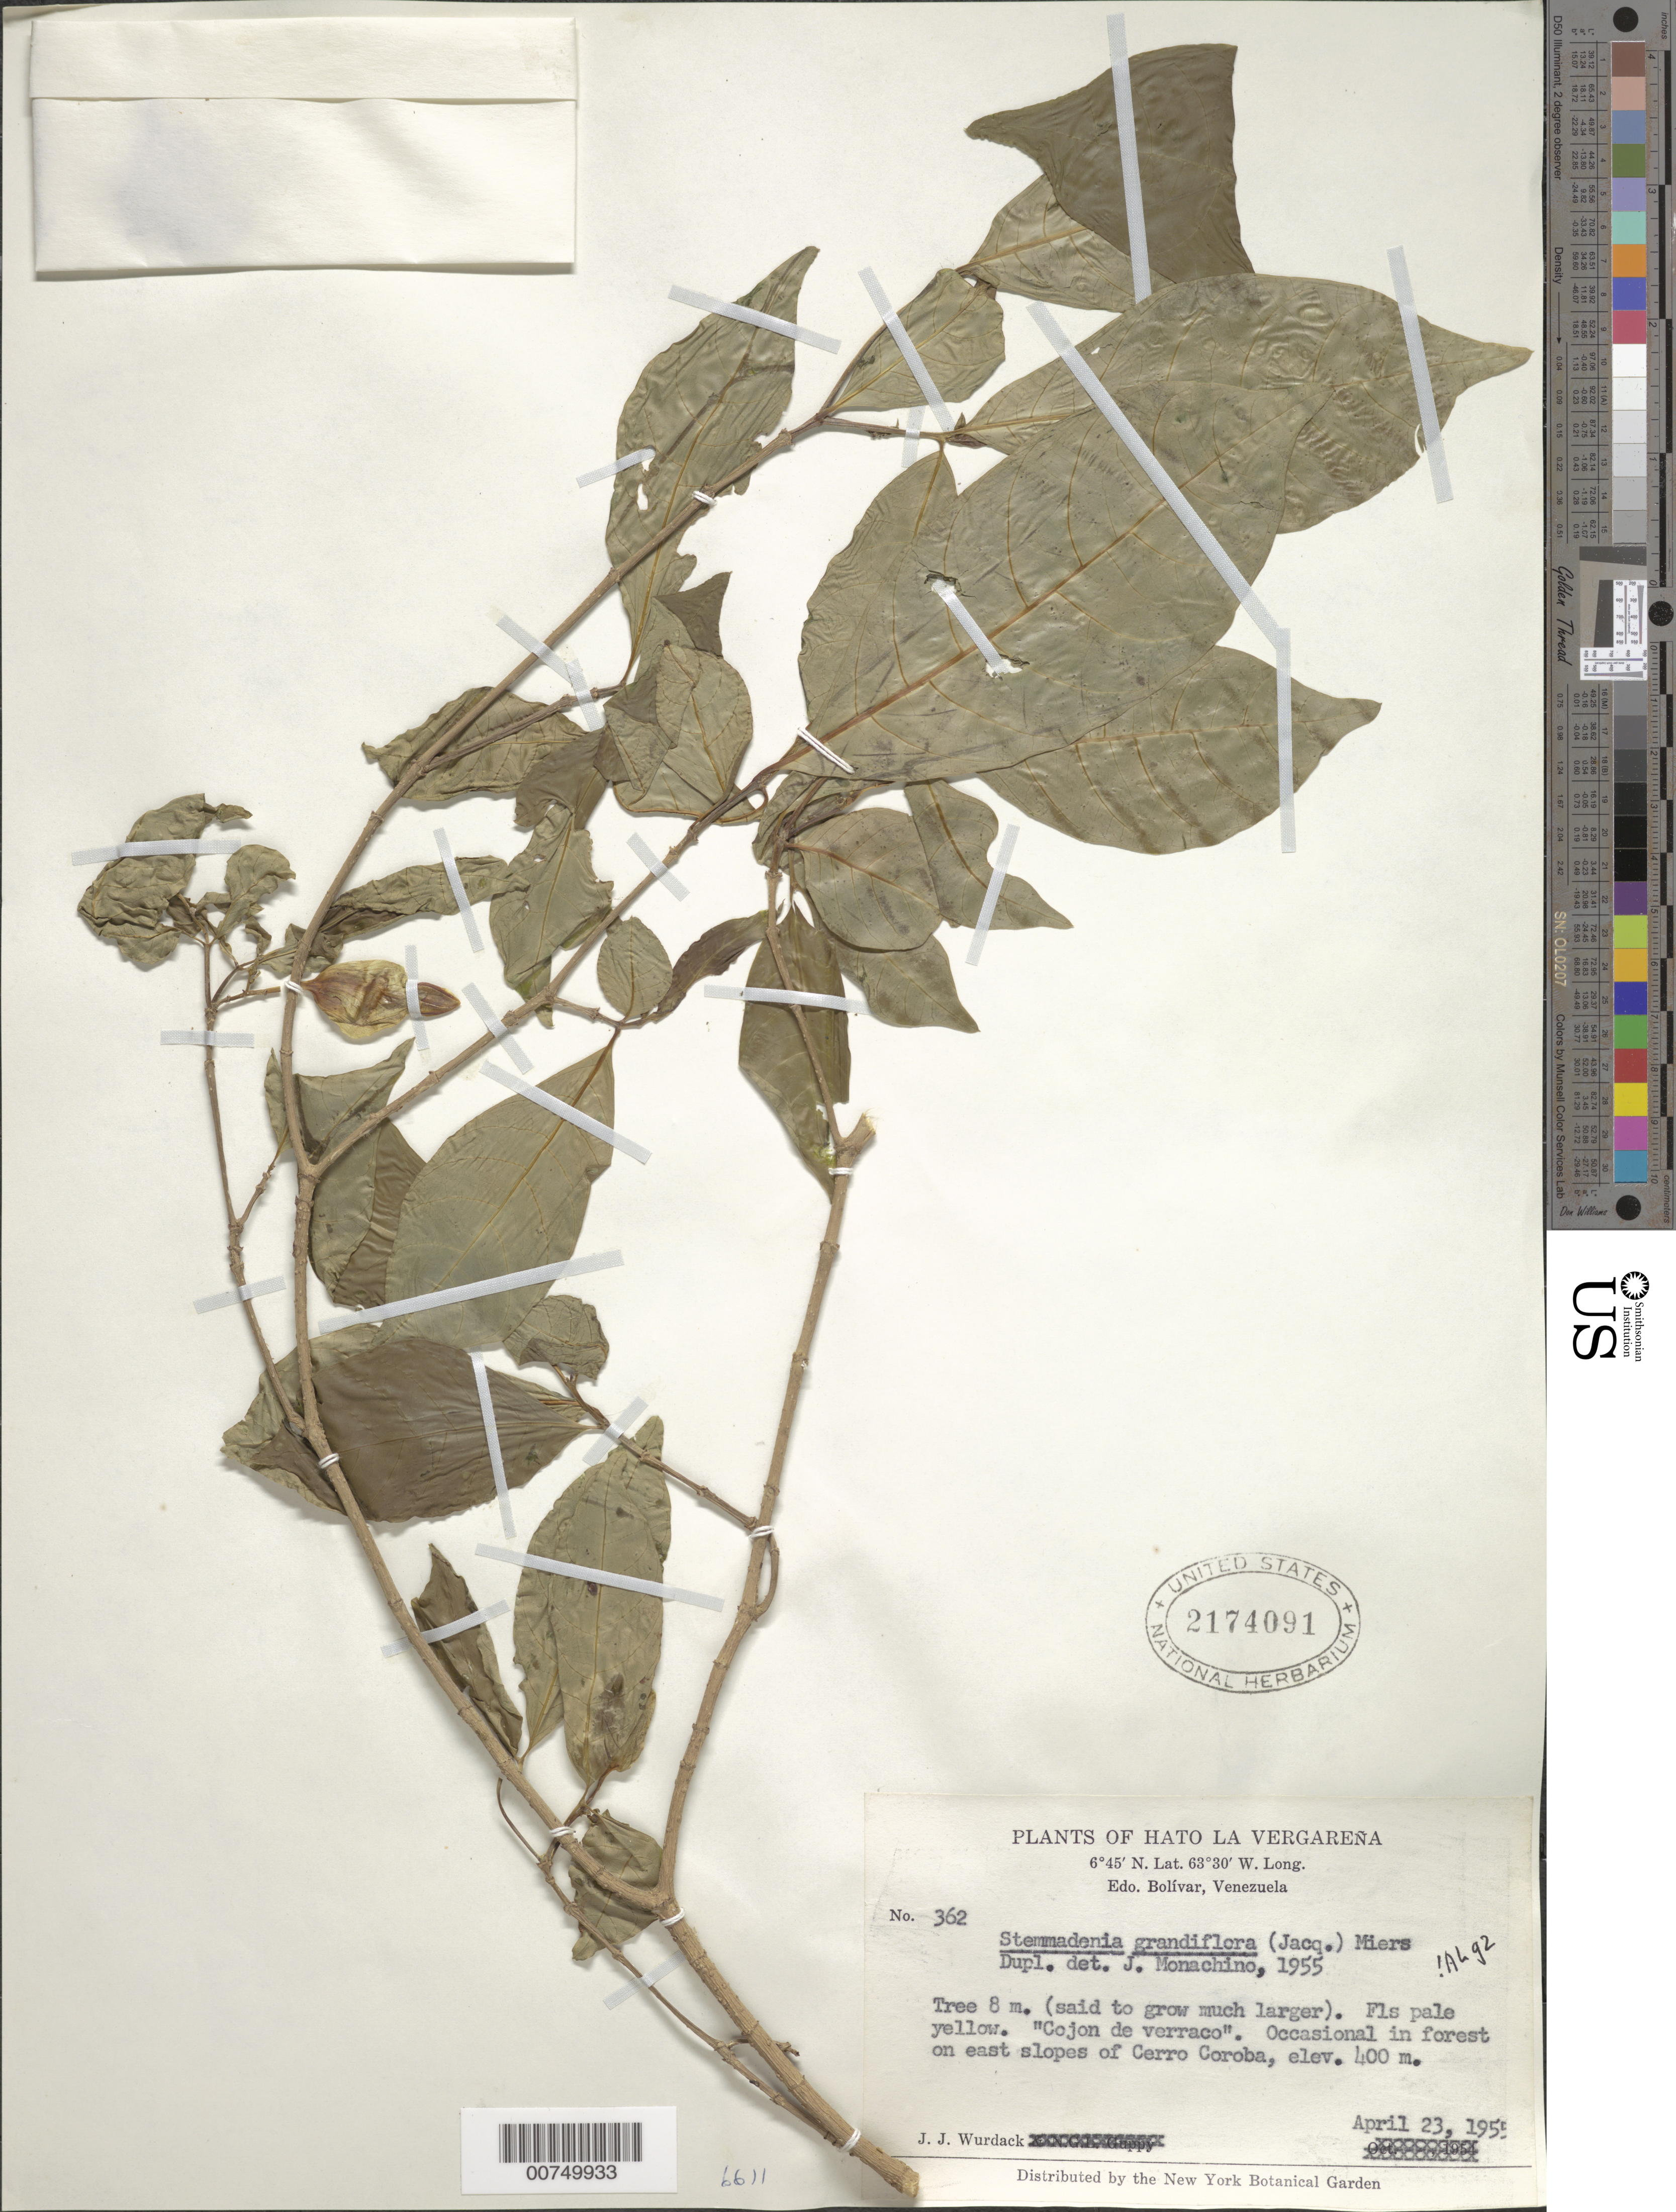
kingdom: Plantae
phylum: Tracheophyta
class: Magnoliopsida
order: Gentianales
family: Apocynaceae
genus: Stemmadenia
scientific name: Stemmadenia grandiflora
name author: (Jacq.) Miers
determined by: Monachino, J. V.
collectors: J. J. Wurdack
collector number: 362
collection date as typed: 23-Apr-55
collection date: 1955-04-23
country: Venezuela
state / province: Bolívar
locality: Cerro Coroba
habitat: Forest on E slope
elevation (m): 400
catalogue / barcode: US 2174091